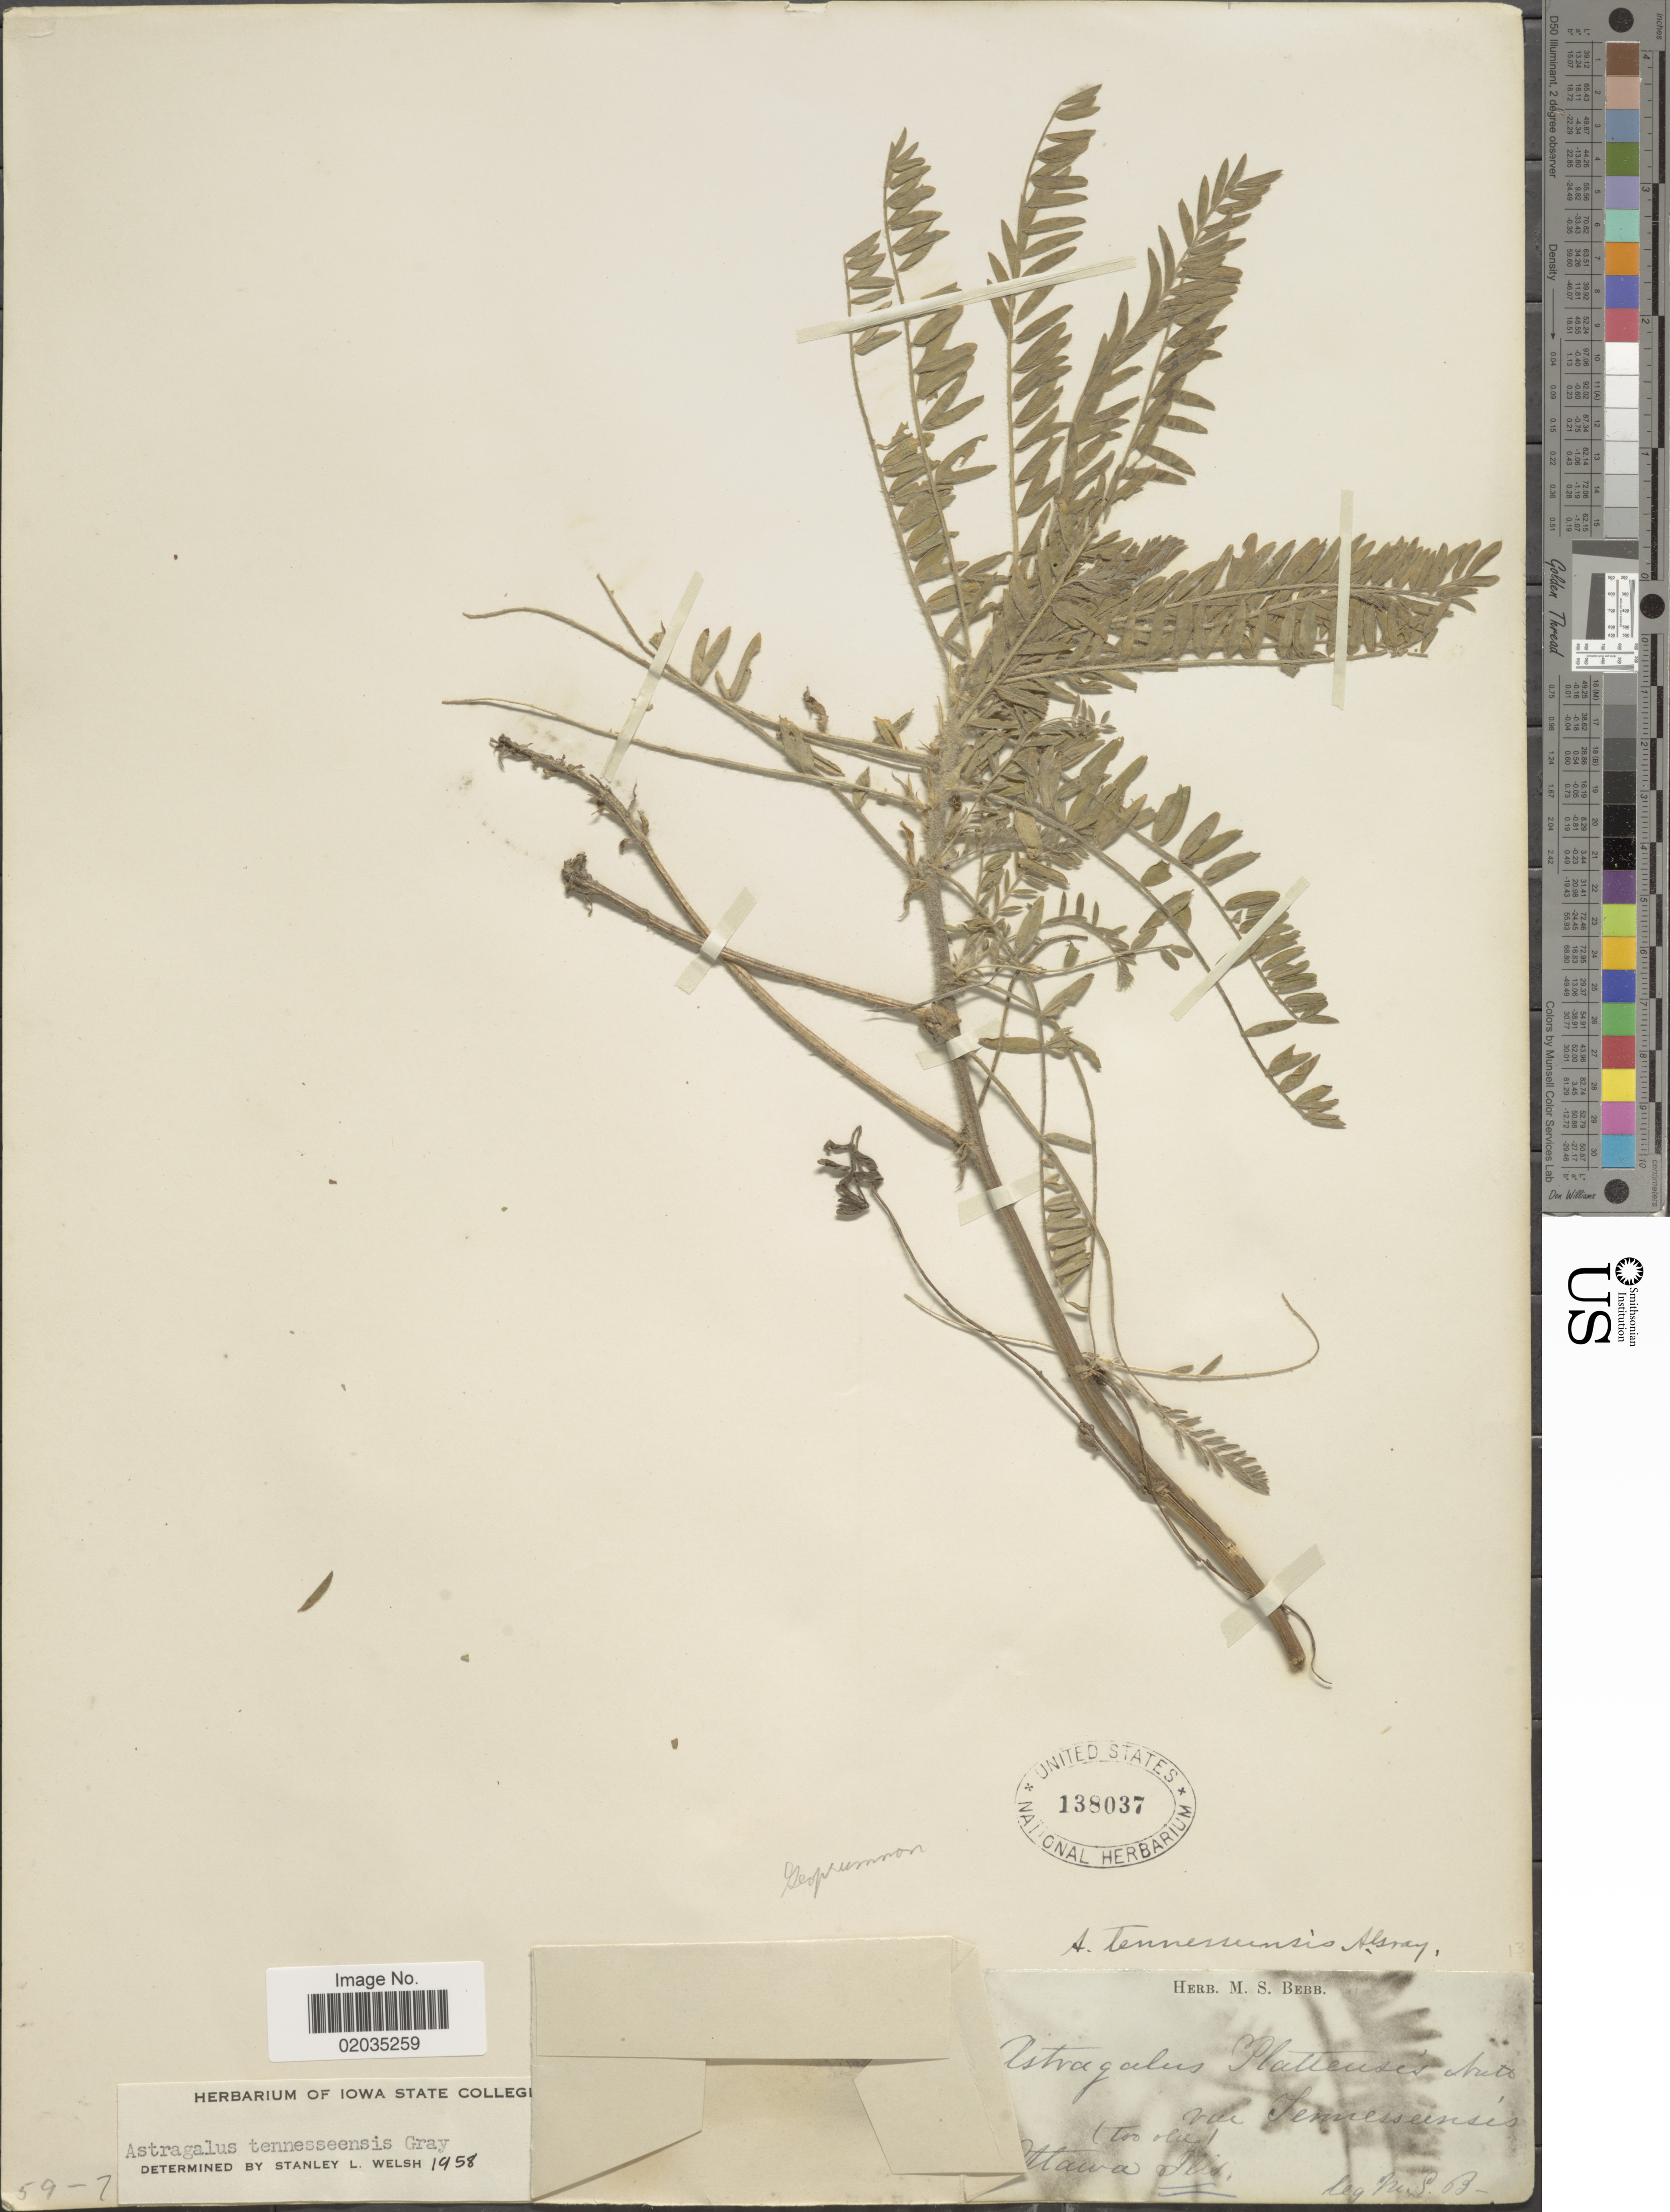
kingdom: Plantae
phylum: Tracheophyta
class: Magnoliopsida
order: Fabales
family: Fabaceae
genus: Astragalus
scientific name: Astragalus tennesseensis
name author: A. Gray ex Chapm.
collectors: M. Bebb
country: United States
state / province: Illinois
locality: Ottawa.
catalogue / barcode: US 138037